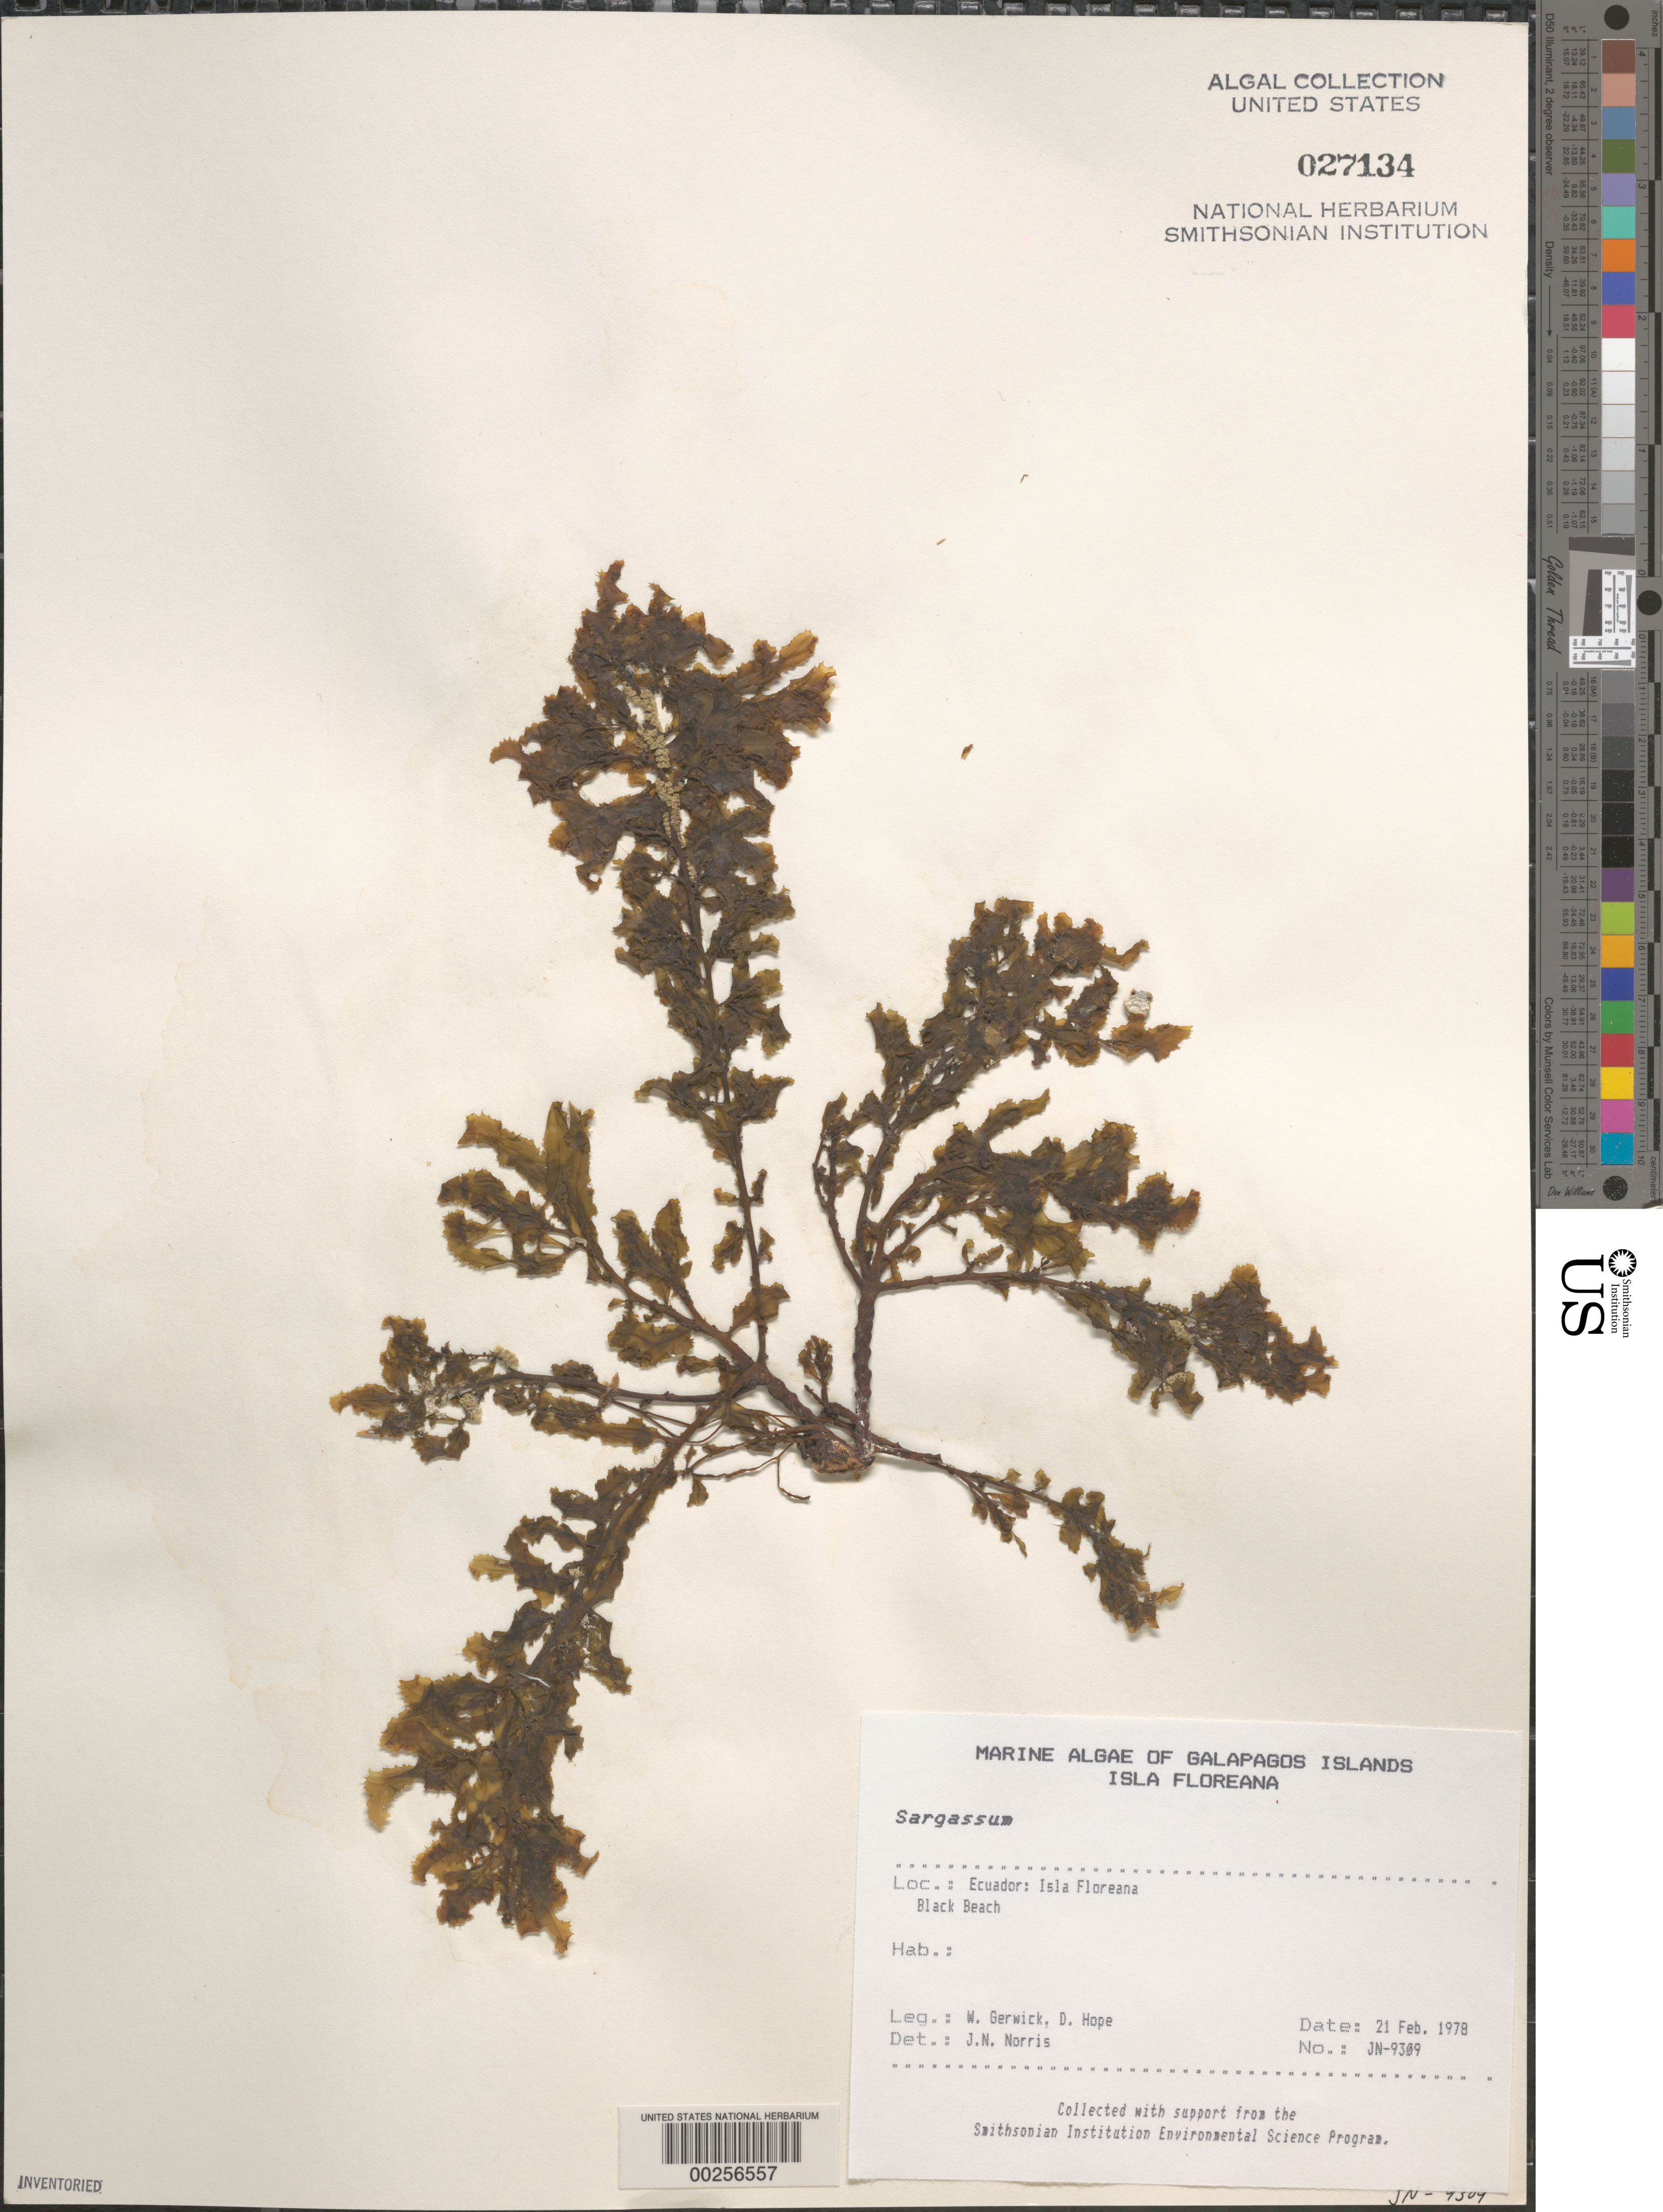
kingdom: Chromista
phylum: Ochrophyta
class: Phaeophyceae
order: Fucales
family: Sargassaceae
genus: Sargassum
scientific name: Sargassum sp.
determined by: Norris, James N.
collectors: W. Gerwick & D. Hope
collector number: Jn-9309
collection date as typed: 21 Feb 1978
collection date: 1978-02-21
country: Ecuador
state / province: Colón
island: Floreana [Charles, Santa Maria]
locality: Black Beach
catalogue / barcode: US 27134